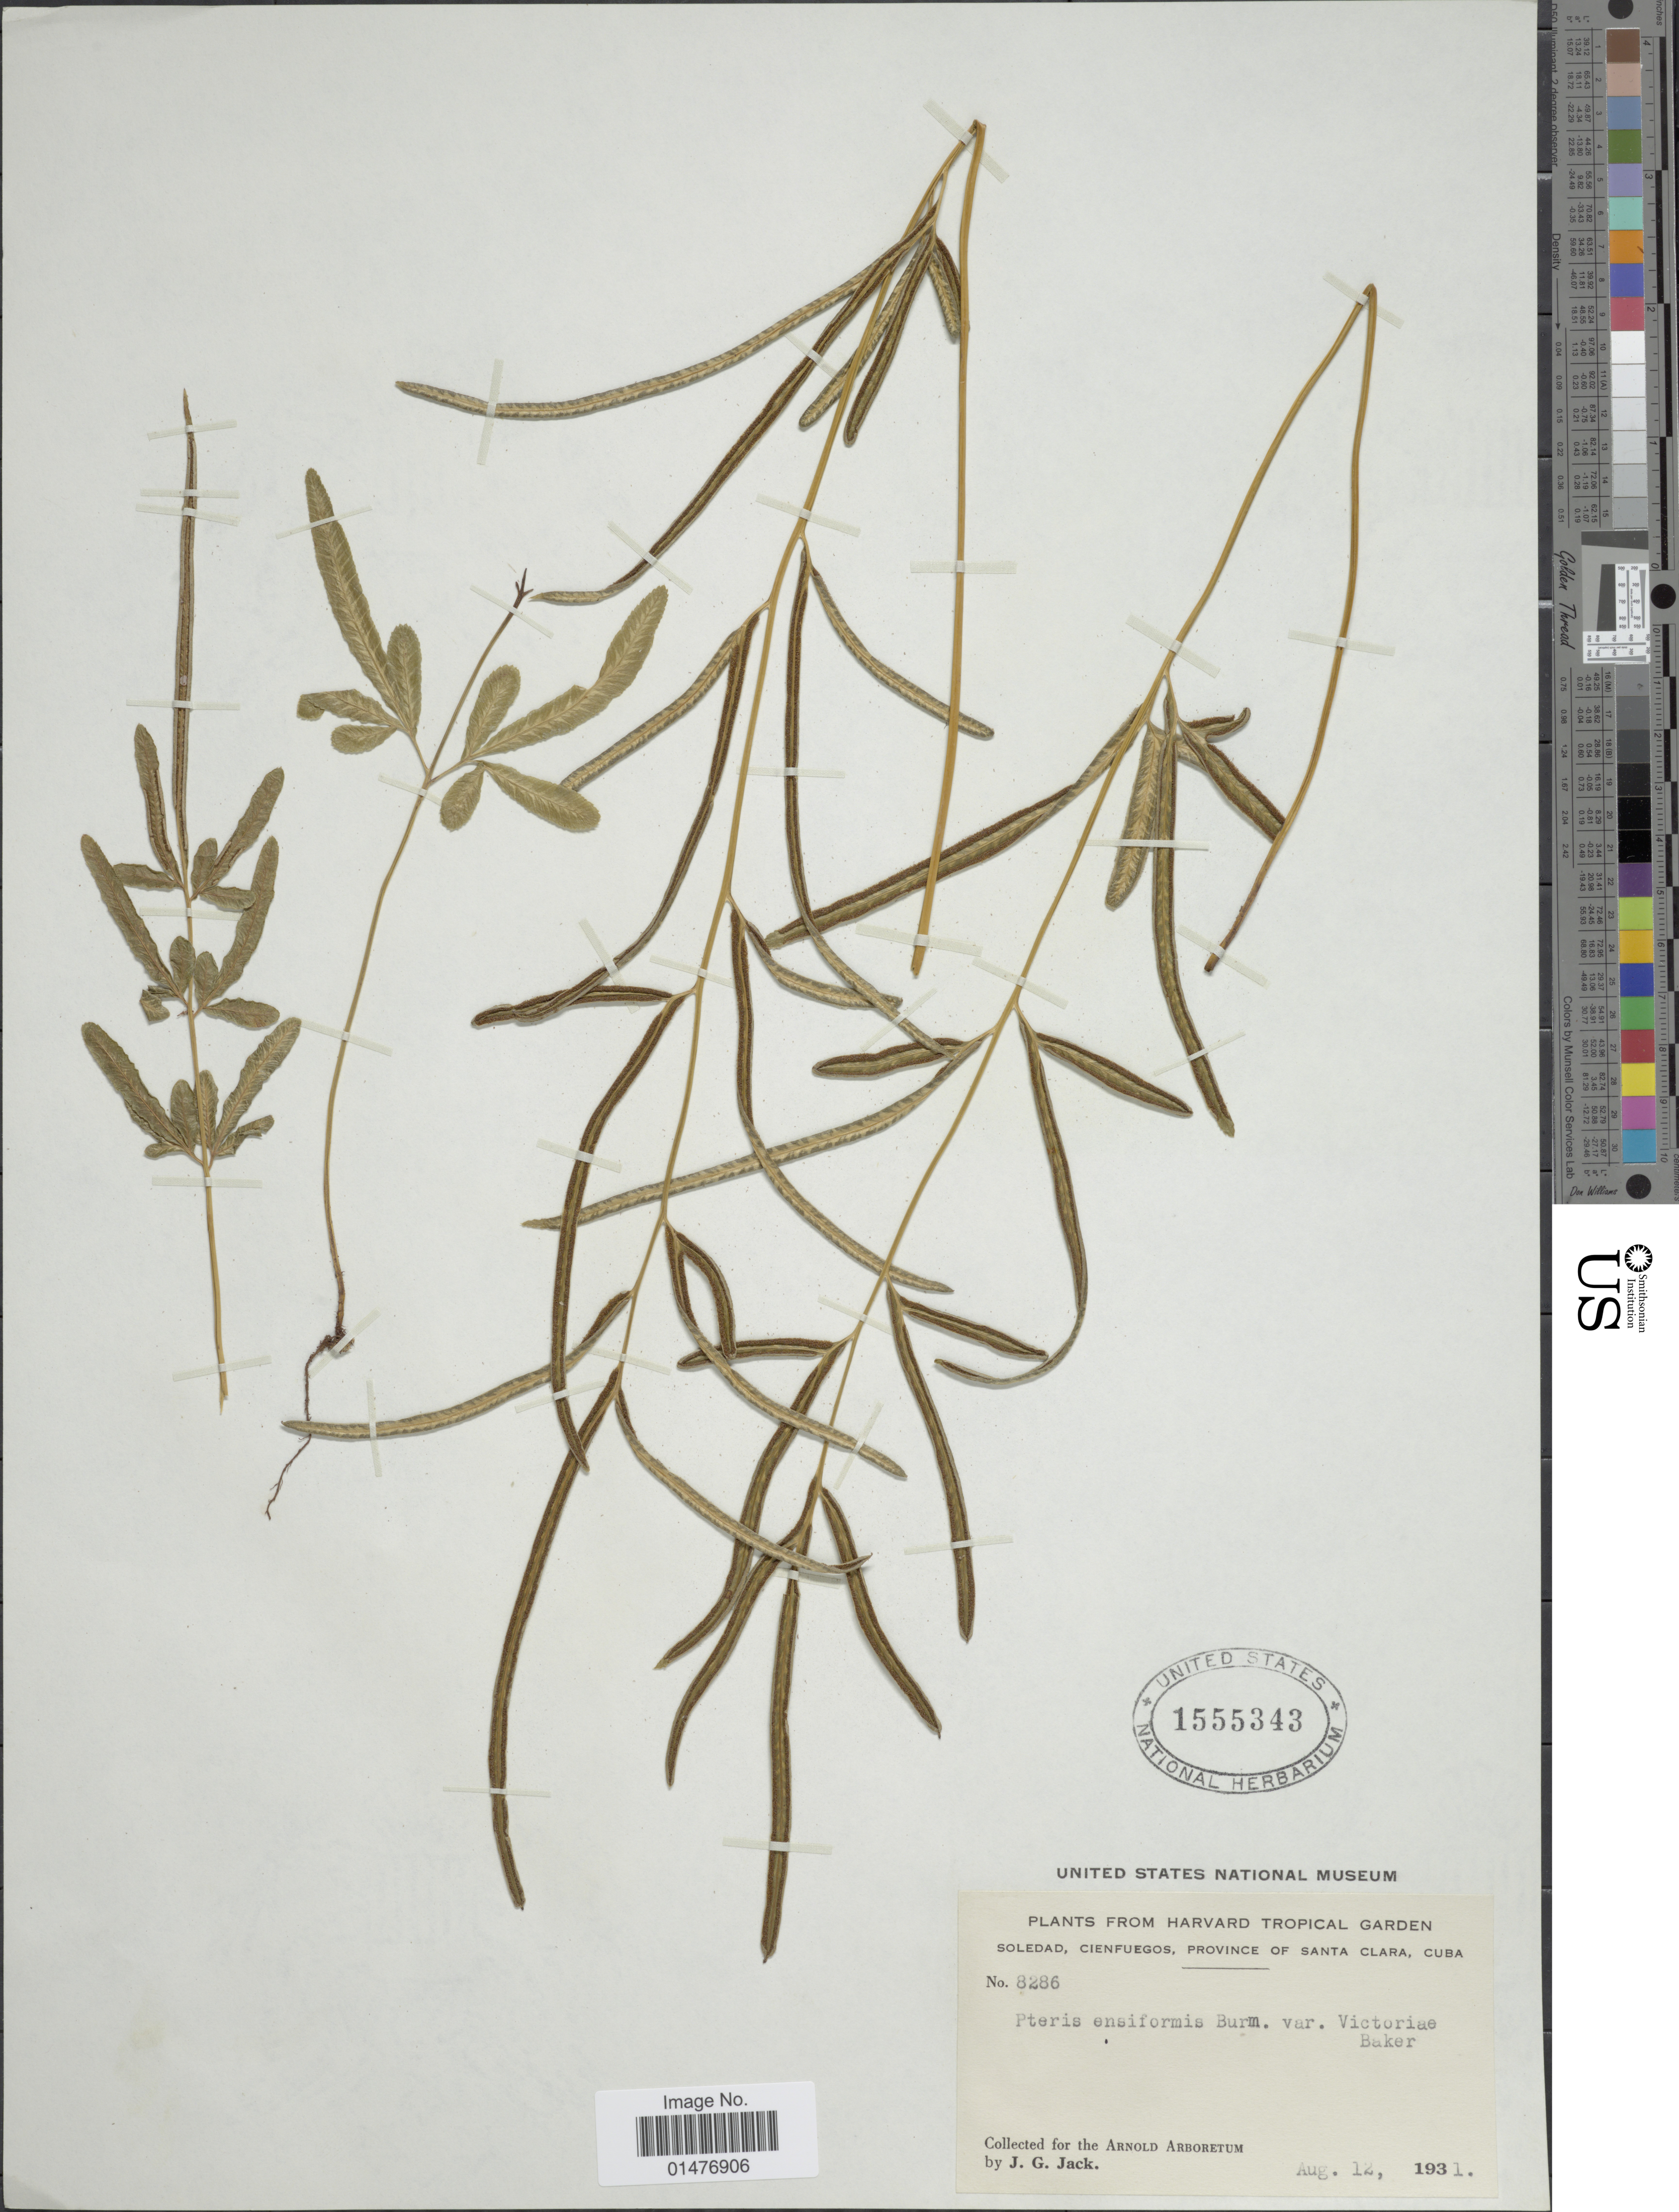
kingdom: Plantae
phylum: Tracheophyta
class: Polypodiopsida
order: Polypodiales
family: Pteridaceae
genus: Pteris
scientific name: Pteris ensiformis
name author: Burm. f.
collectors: J. G. Jack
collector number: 8286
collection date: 1931-08-12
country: Cuba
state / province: Las Villas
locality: Soledad, Cienfuegos, province of Santa Clara, Cuba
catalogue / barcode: US 1555343